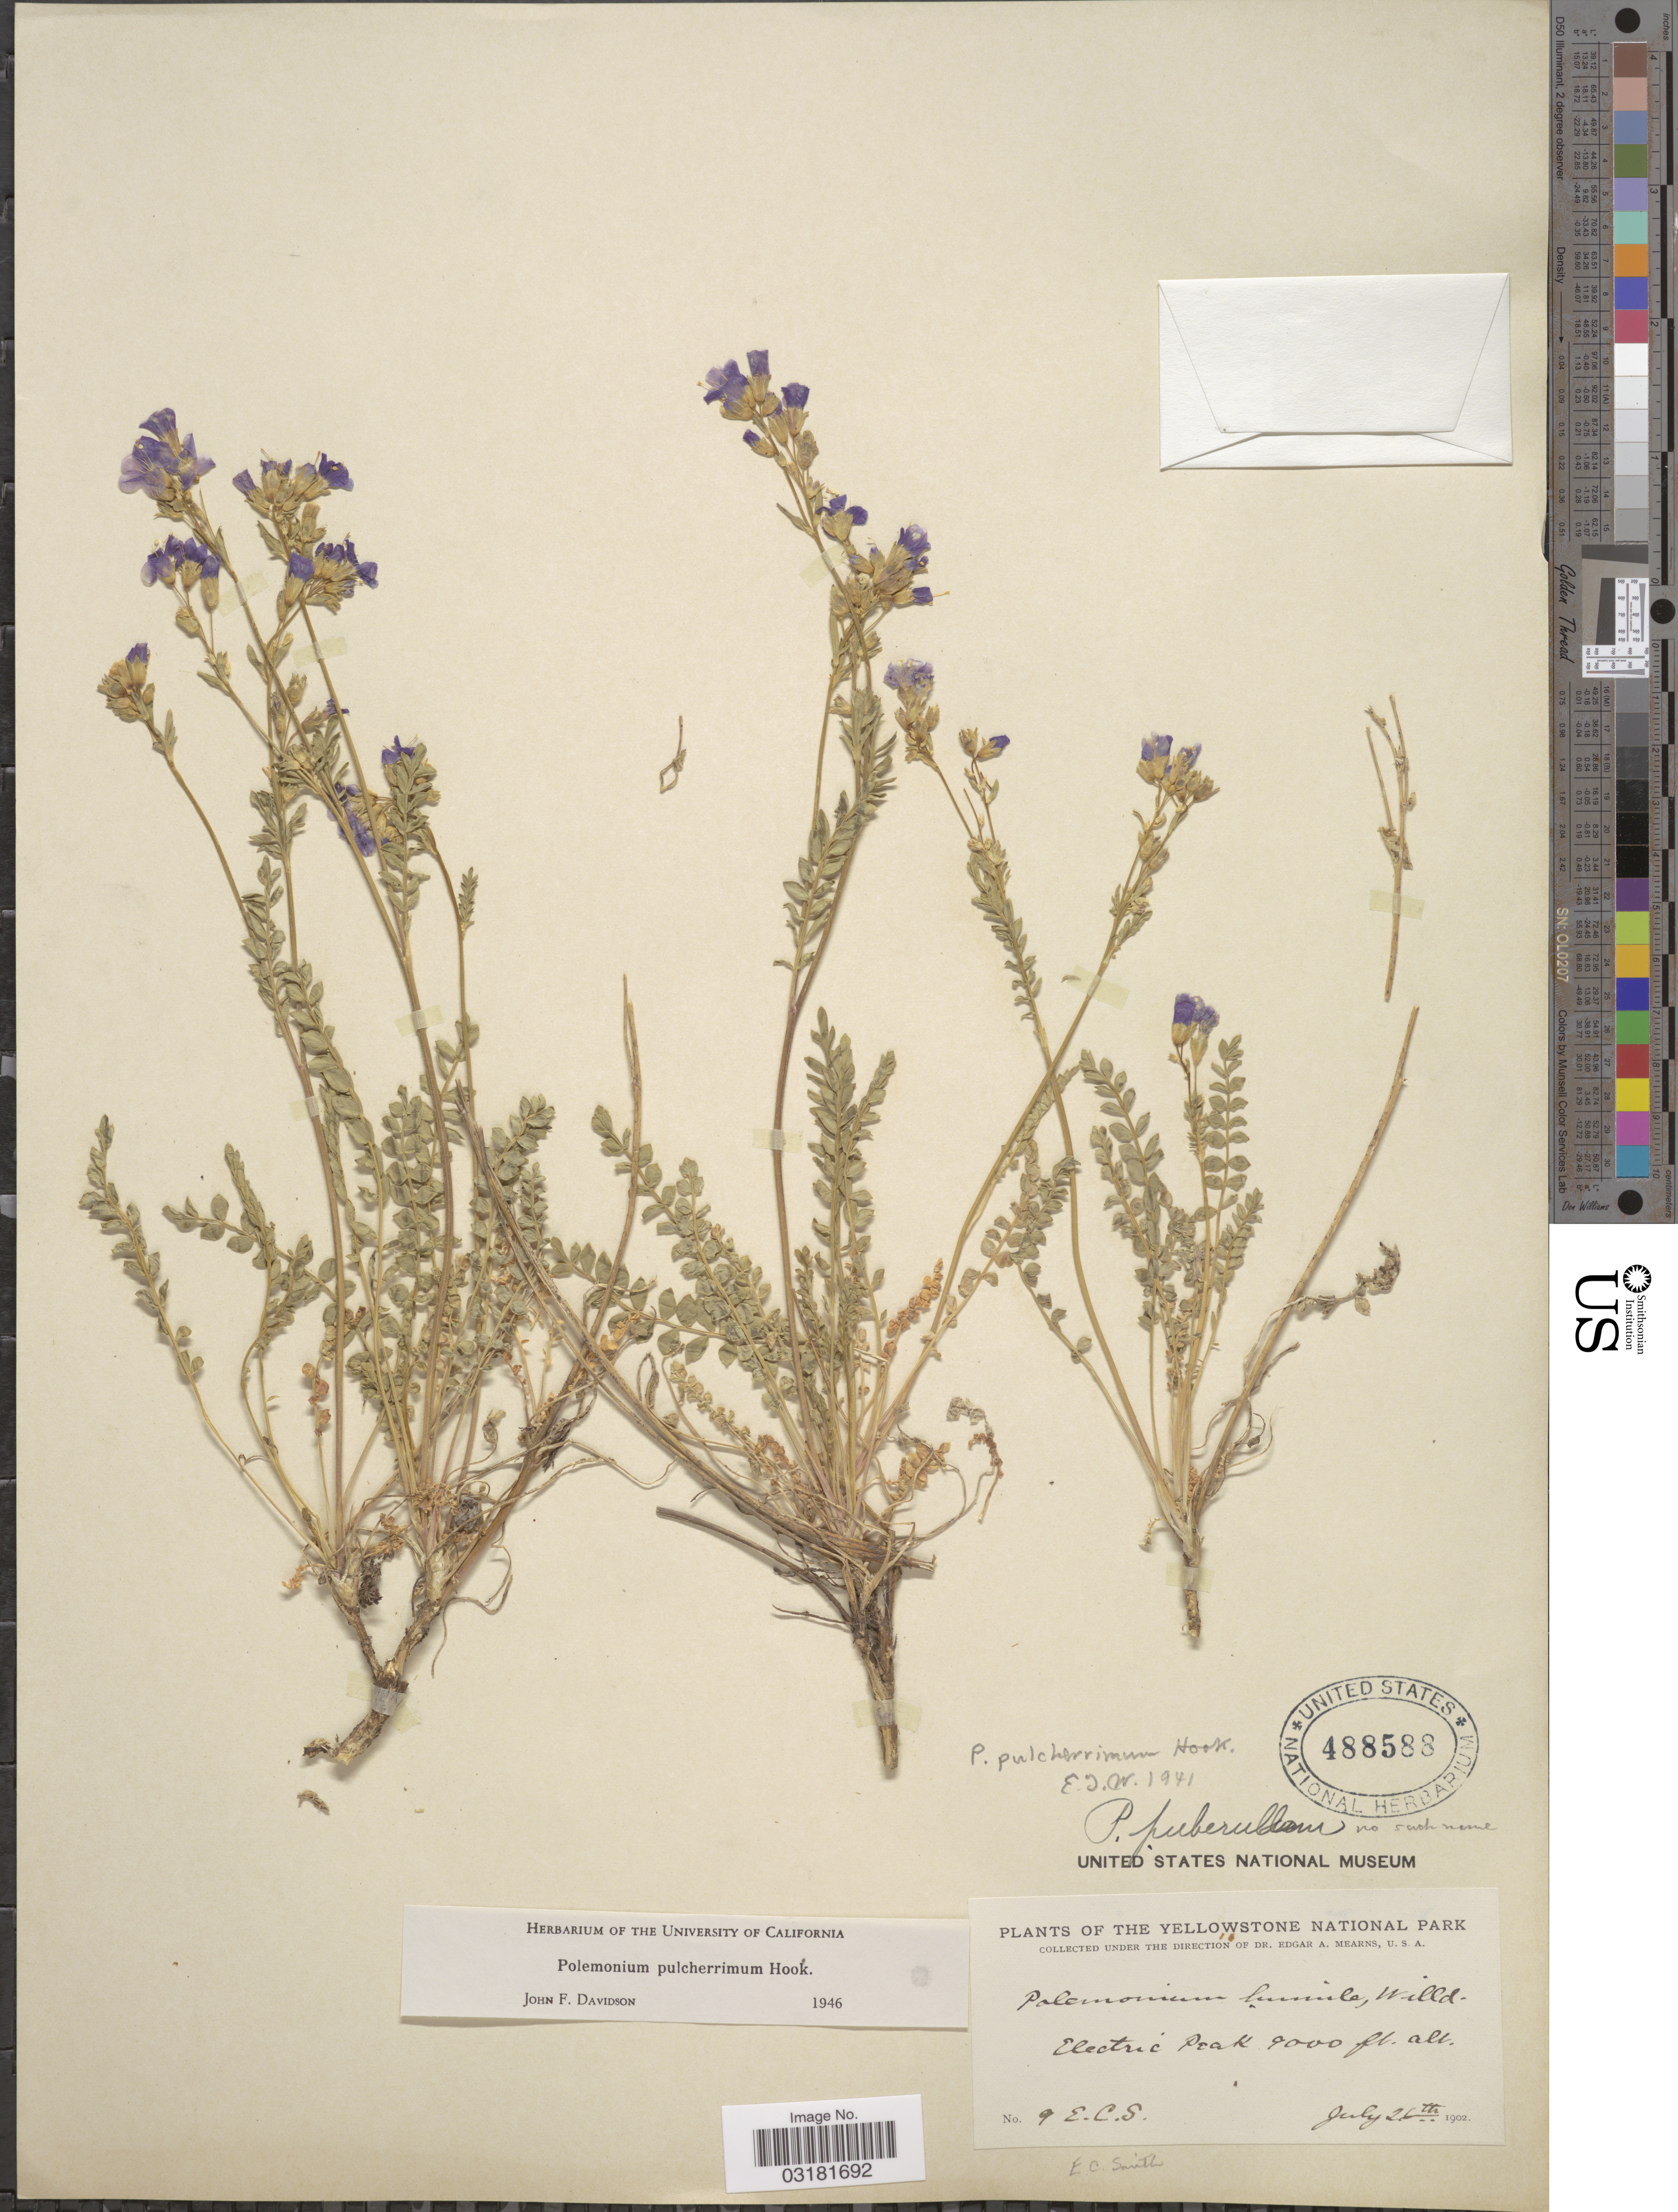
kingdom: Plantae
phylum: Tracheophyta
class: Magnoliopsida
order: Ericales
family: Polemoniaceae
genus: Polemonium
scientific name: Polemonium pulcherrimum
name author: Hook.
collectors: E. Smith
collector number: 9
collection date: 1902-07-26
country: United States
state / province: Montana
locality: The Yellowstone National Park. Electric Peak.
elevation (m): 2743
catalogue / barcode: US 488588